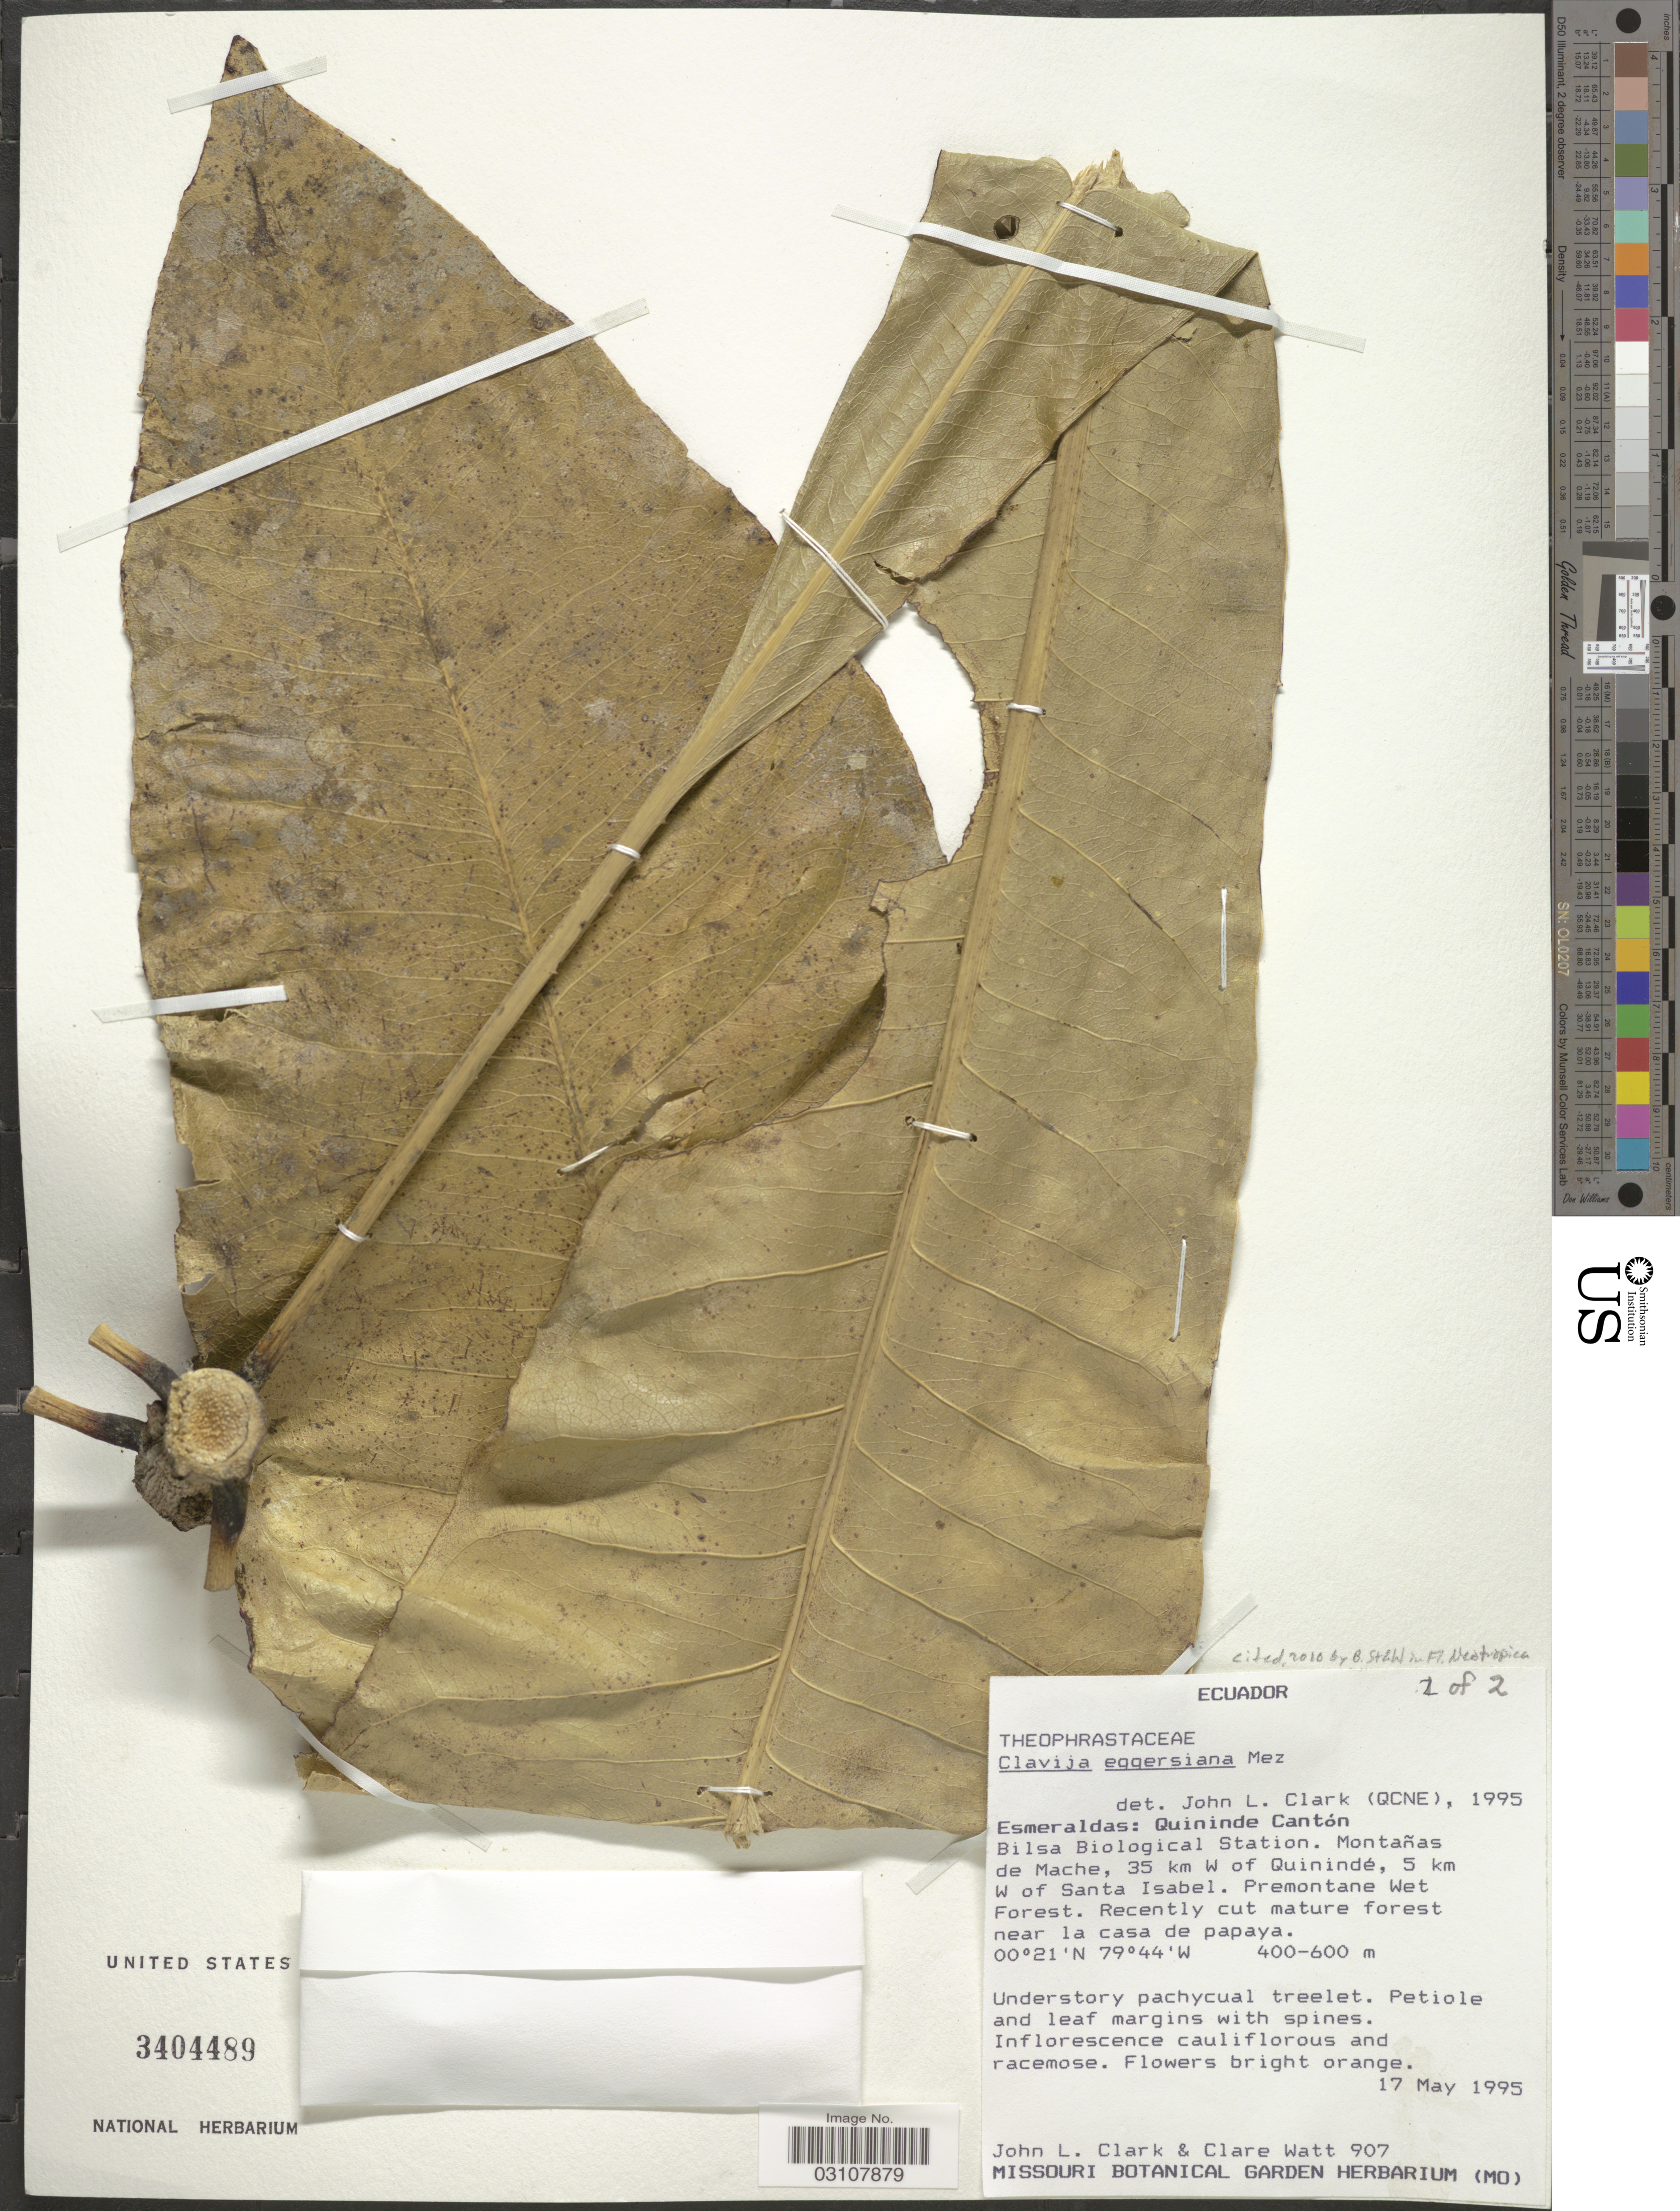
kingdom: Plantae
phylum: Tracheophyta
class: Magnoliopsida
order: Ericales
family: Primulaceae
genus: Clavija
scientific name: Clavija eggersiana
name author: Mez in Engl.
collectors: J. L. Clark & C. Watt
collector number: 907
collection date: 1995-05-17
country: Ecuador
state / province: Esmeraldas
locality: Quininde Cantón. Bilsa Biological Station. Montañas de Mache, 35 km W of Quinindé, 5 km W of Santa Isabel.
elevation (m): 400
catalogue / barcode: US 3404489